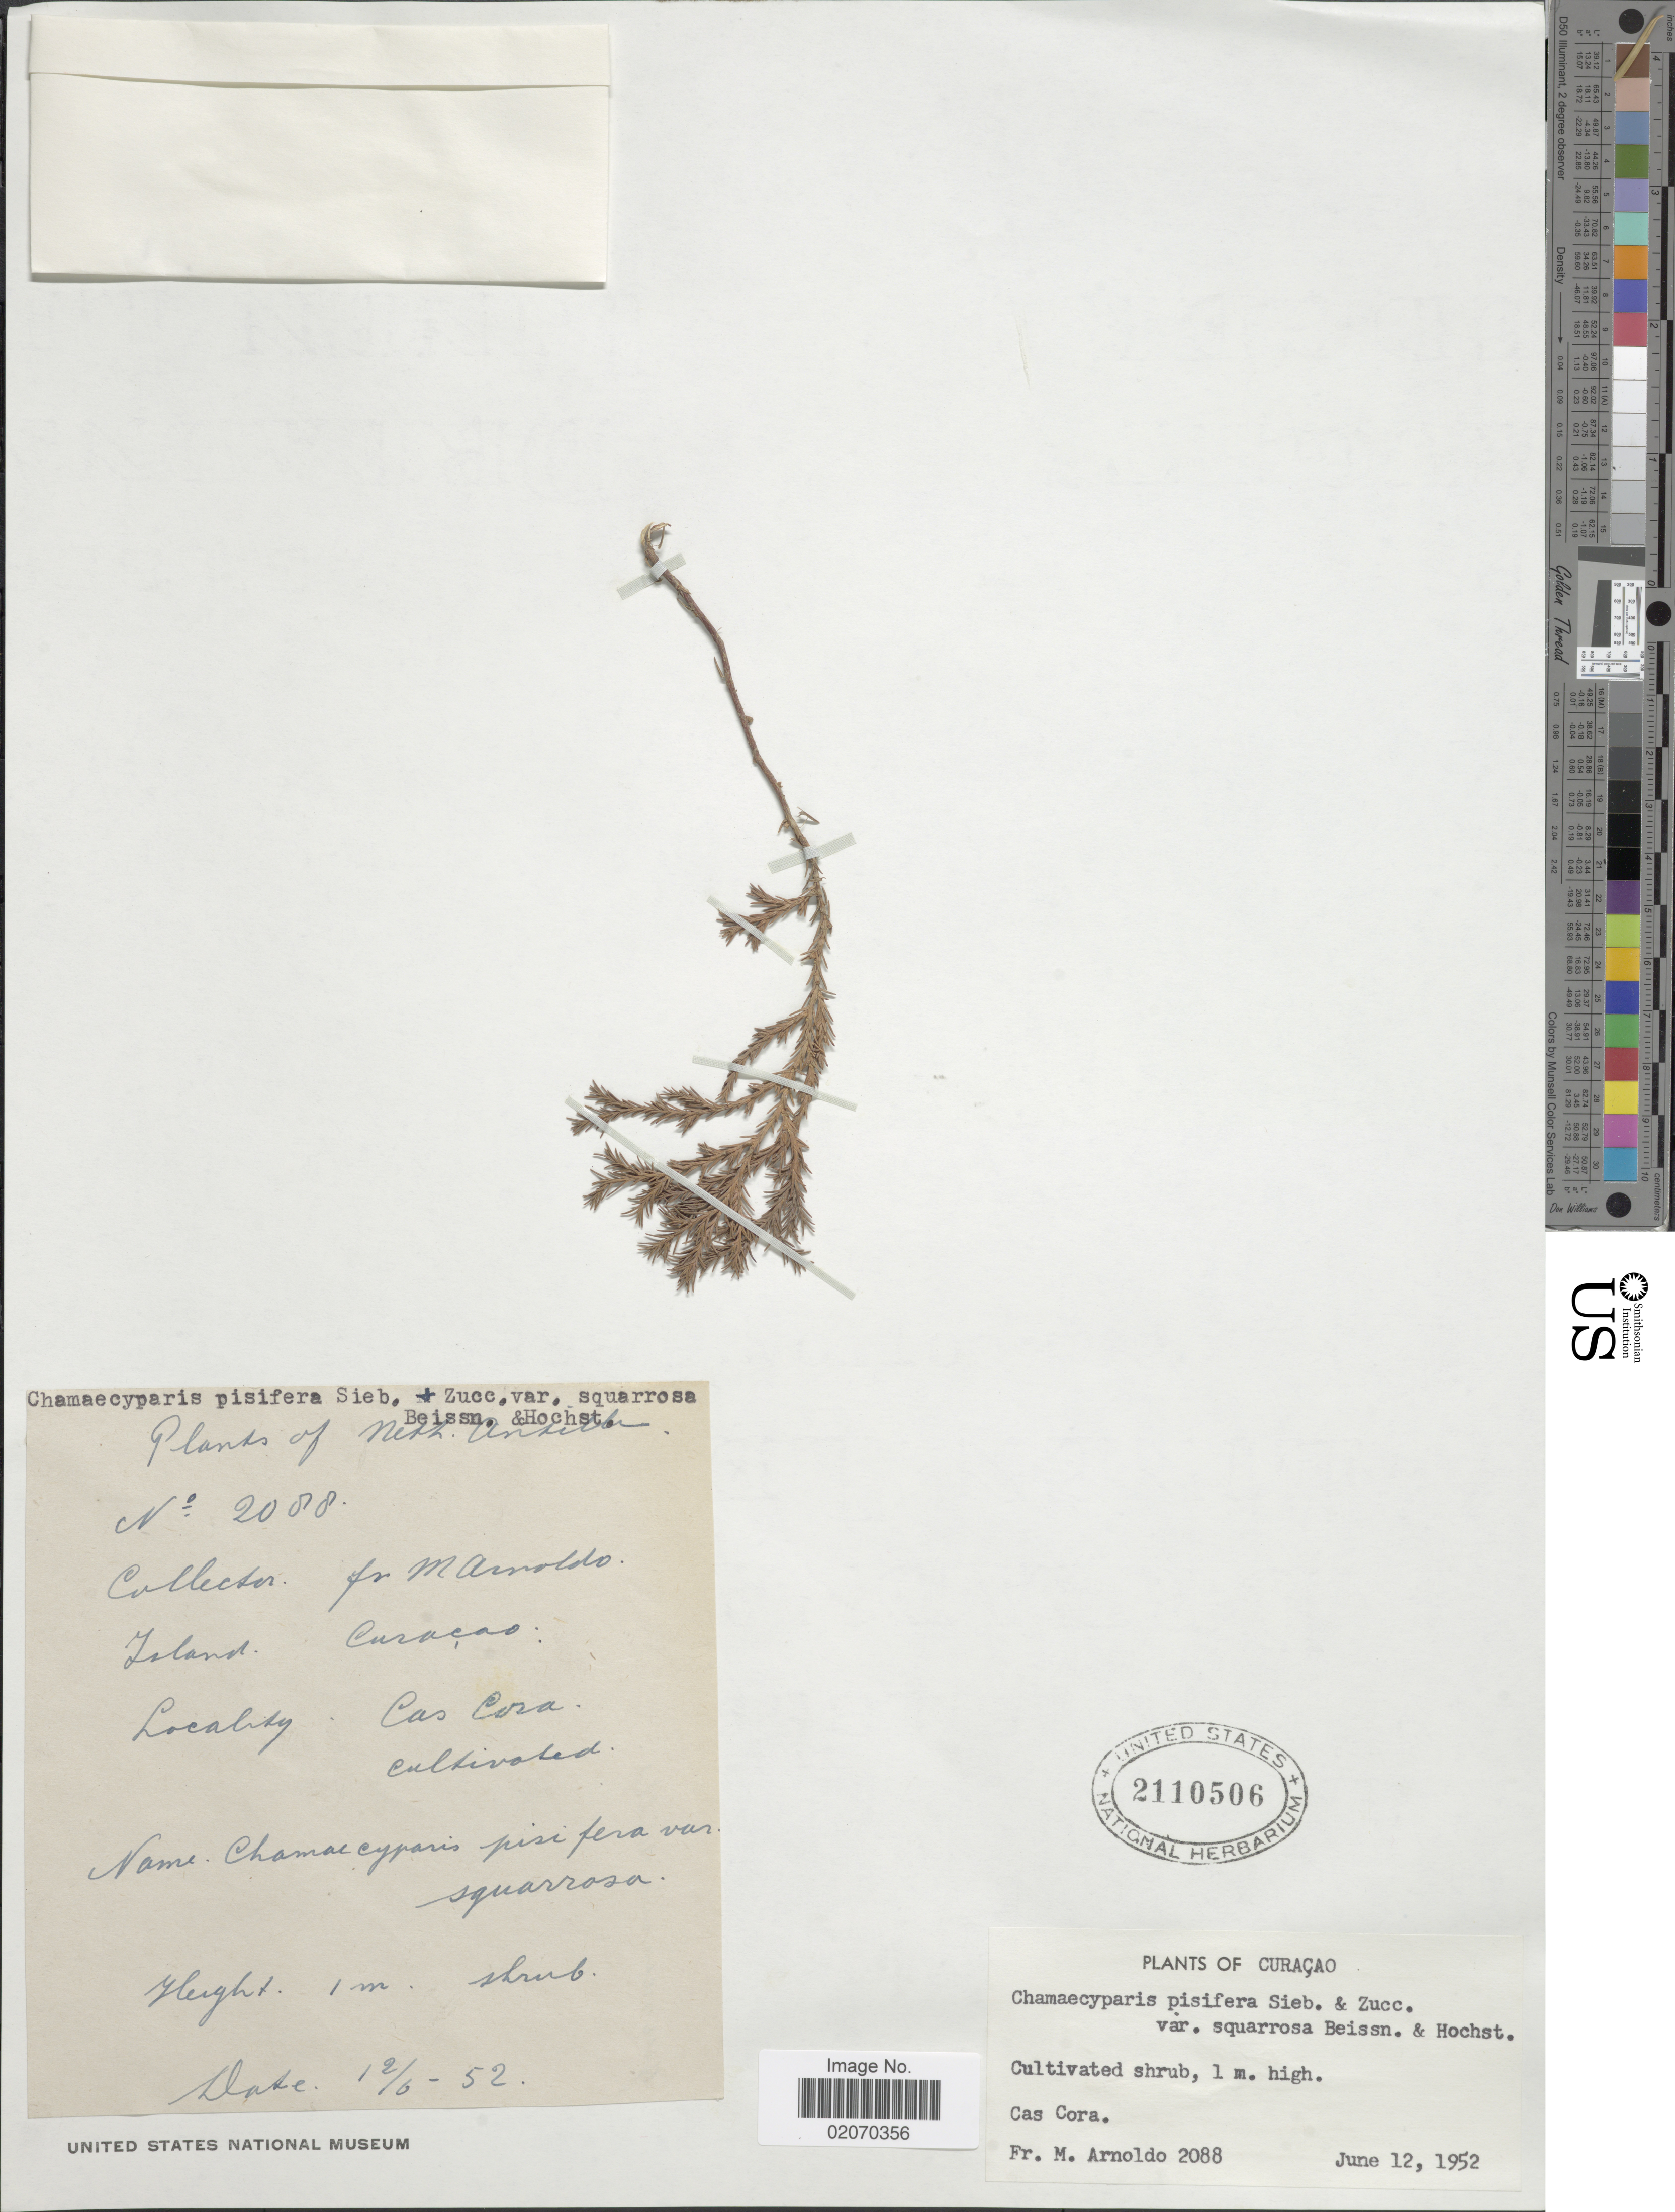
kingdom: Plantae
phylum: Tracheophyta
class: Pinopsida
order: Pinales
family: Cupressaceae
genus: Chamaecyparis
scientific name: Chamaecyparis pisifera f. squarrosa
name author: (Siebold & Zucc.) Beissn. & Hochst.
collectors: N. Arnoldo-Broeders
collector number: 2088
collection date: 1952-06-12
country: Curaçao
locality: Cas Cora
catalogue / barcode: US 2110506